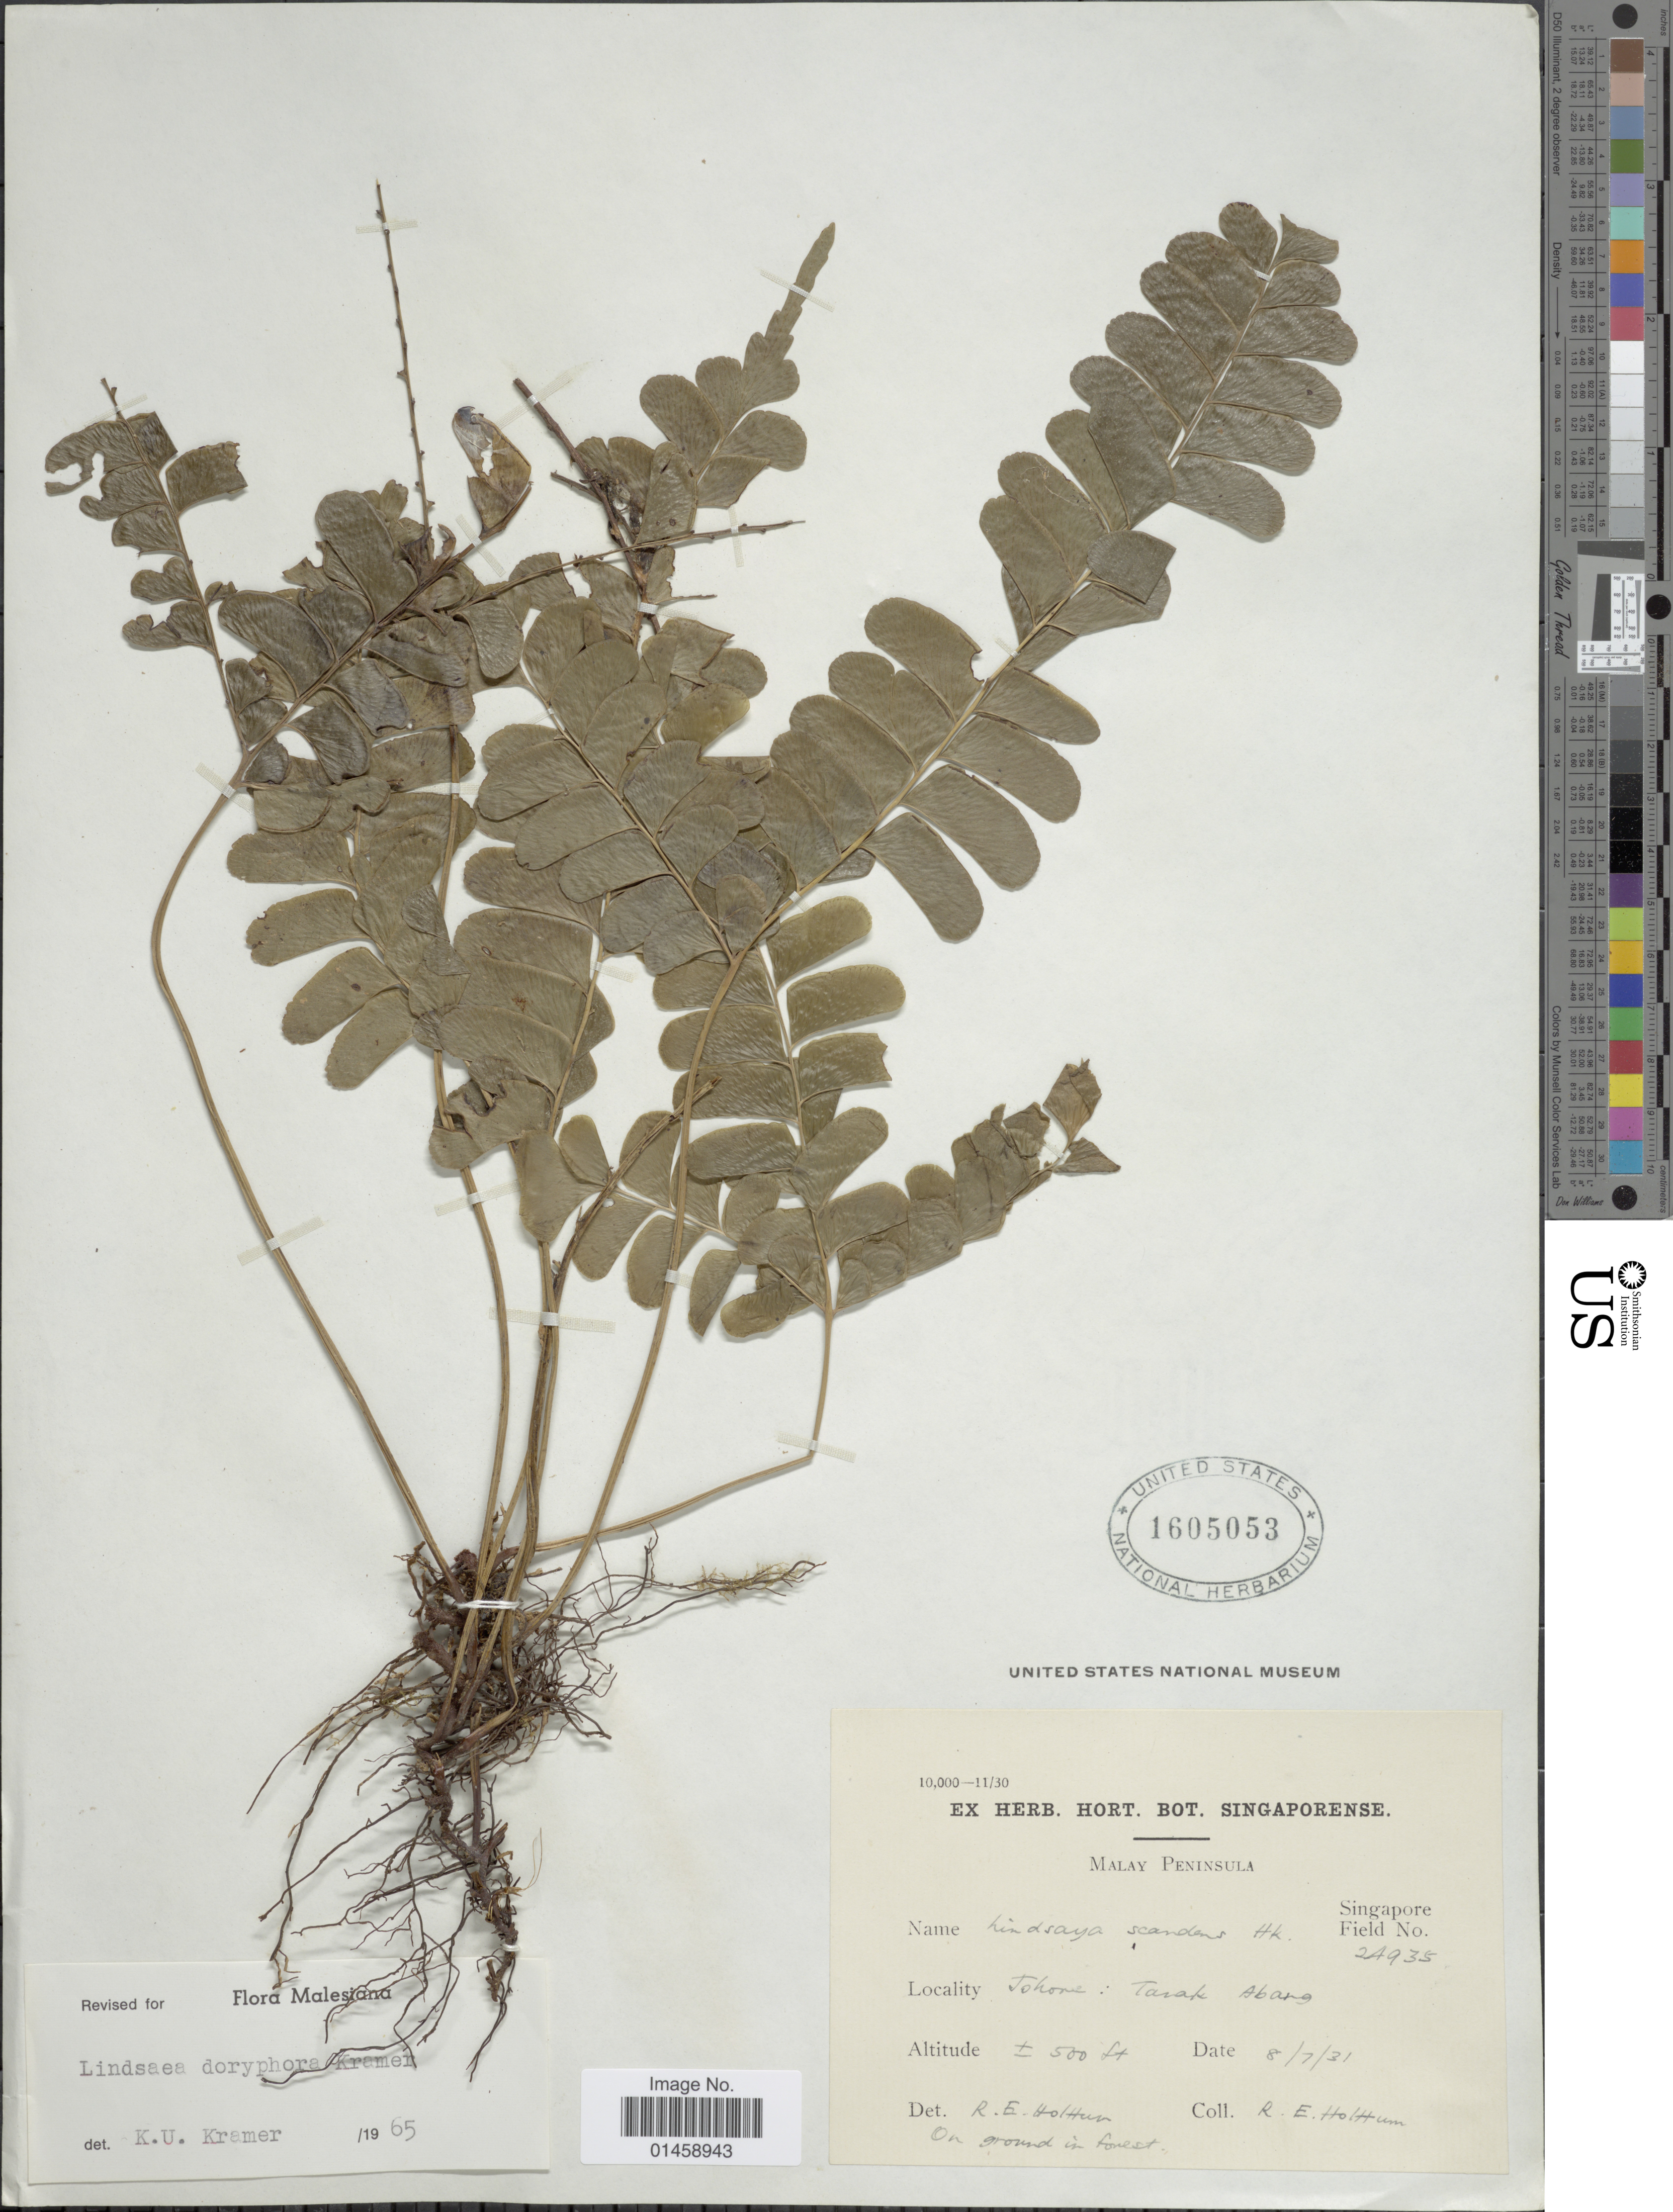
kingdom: Plantae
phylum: Tracheophyta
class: Polypodiopsida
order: Polypodiales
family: Lindsaeaceae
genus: Lindsaea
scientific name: Lindsaea doryphora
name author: K.U. Kramer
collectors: R. E. Holttum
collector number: Singapore Field 24935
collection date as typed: Transcribed d/m/y: 8/7/31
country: Malaysia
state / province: Johor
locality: Malay Peninsula, Johore: Tarak Abang. [interpreted]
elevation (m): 152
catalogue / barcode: US 1605053